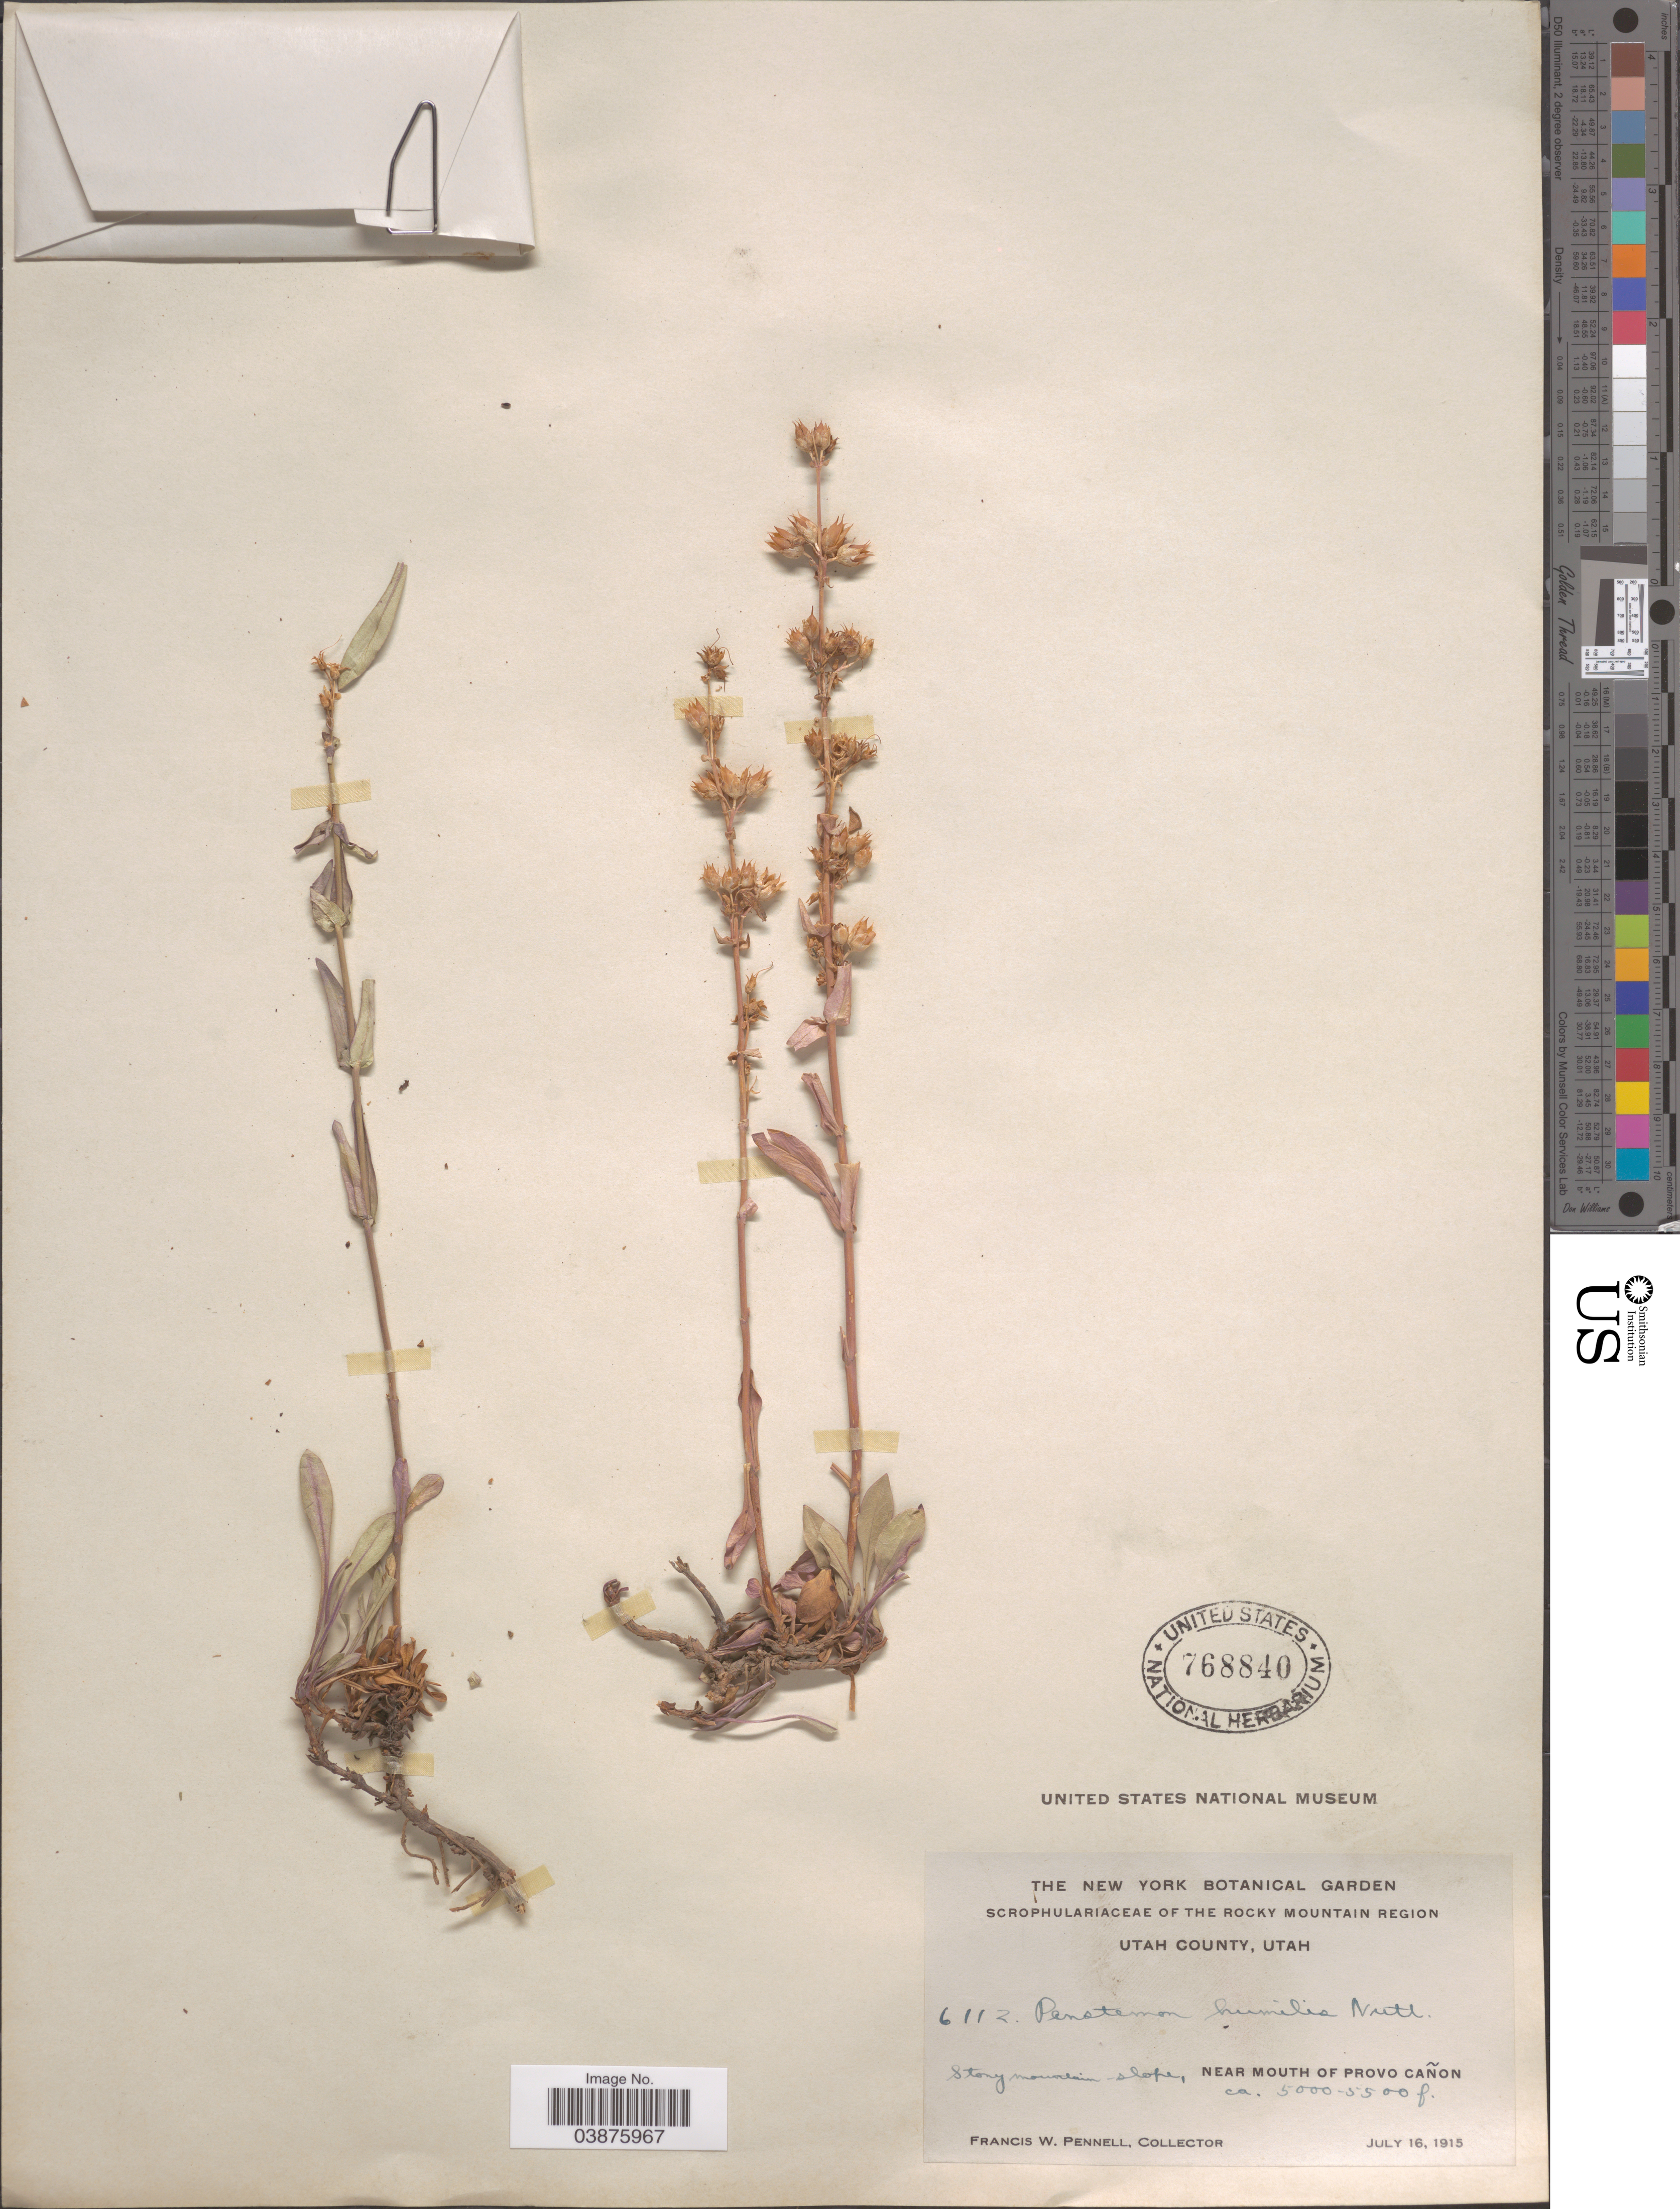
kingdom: Plantae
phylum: Tracheophyta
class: Magnoliopsida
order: Lamiales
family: Plantaginaceae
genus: Penstemon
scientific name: Penstemon humilis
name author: Nutt. ex A. Gray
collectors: F. W. Pennell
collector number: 6112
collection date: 1915-07-16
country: United States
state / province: Utah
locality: The Rocky Mountain Region. Utah County. Near Mouth of Provo Cañon.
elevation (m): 1524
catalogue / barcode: US 768840